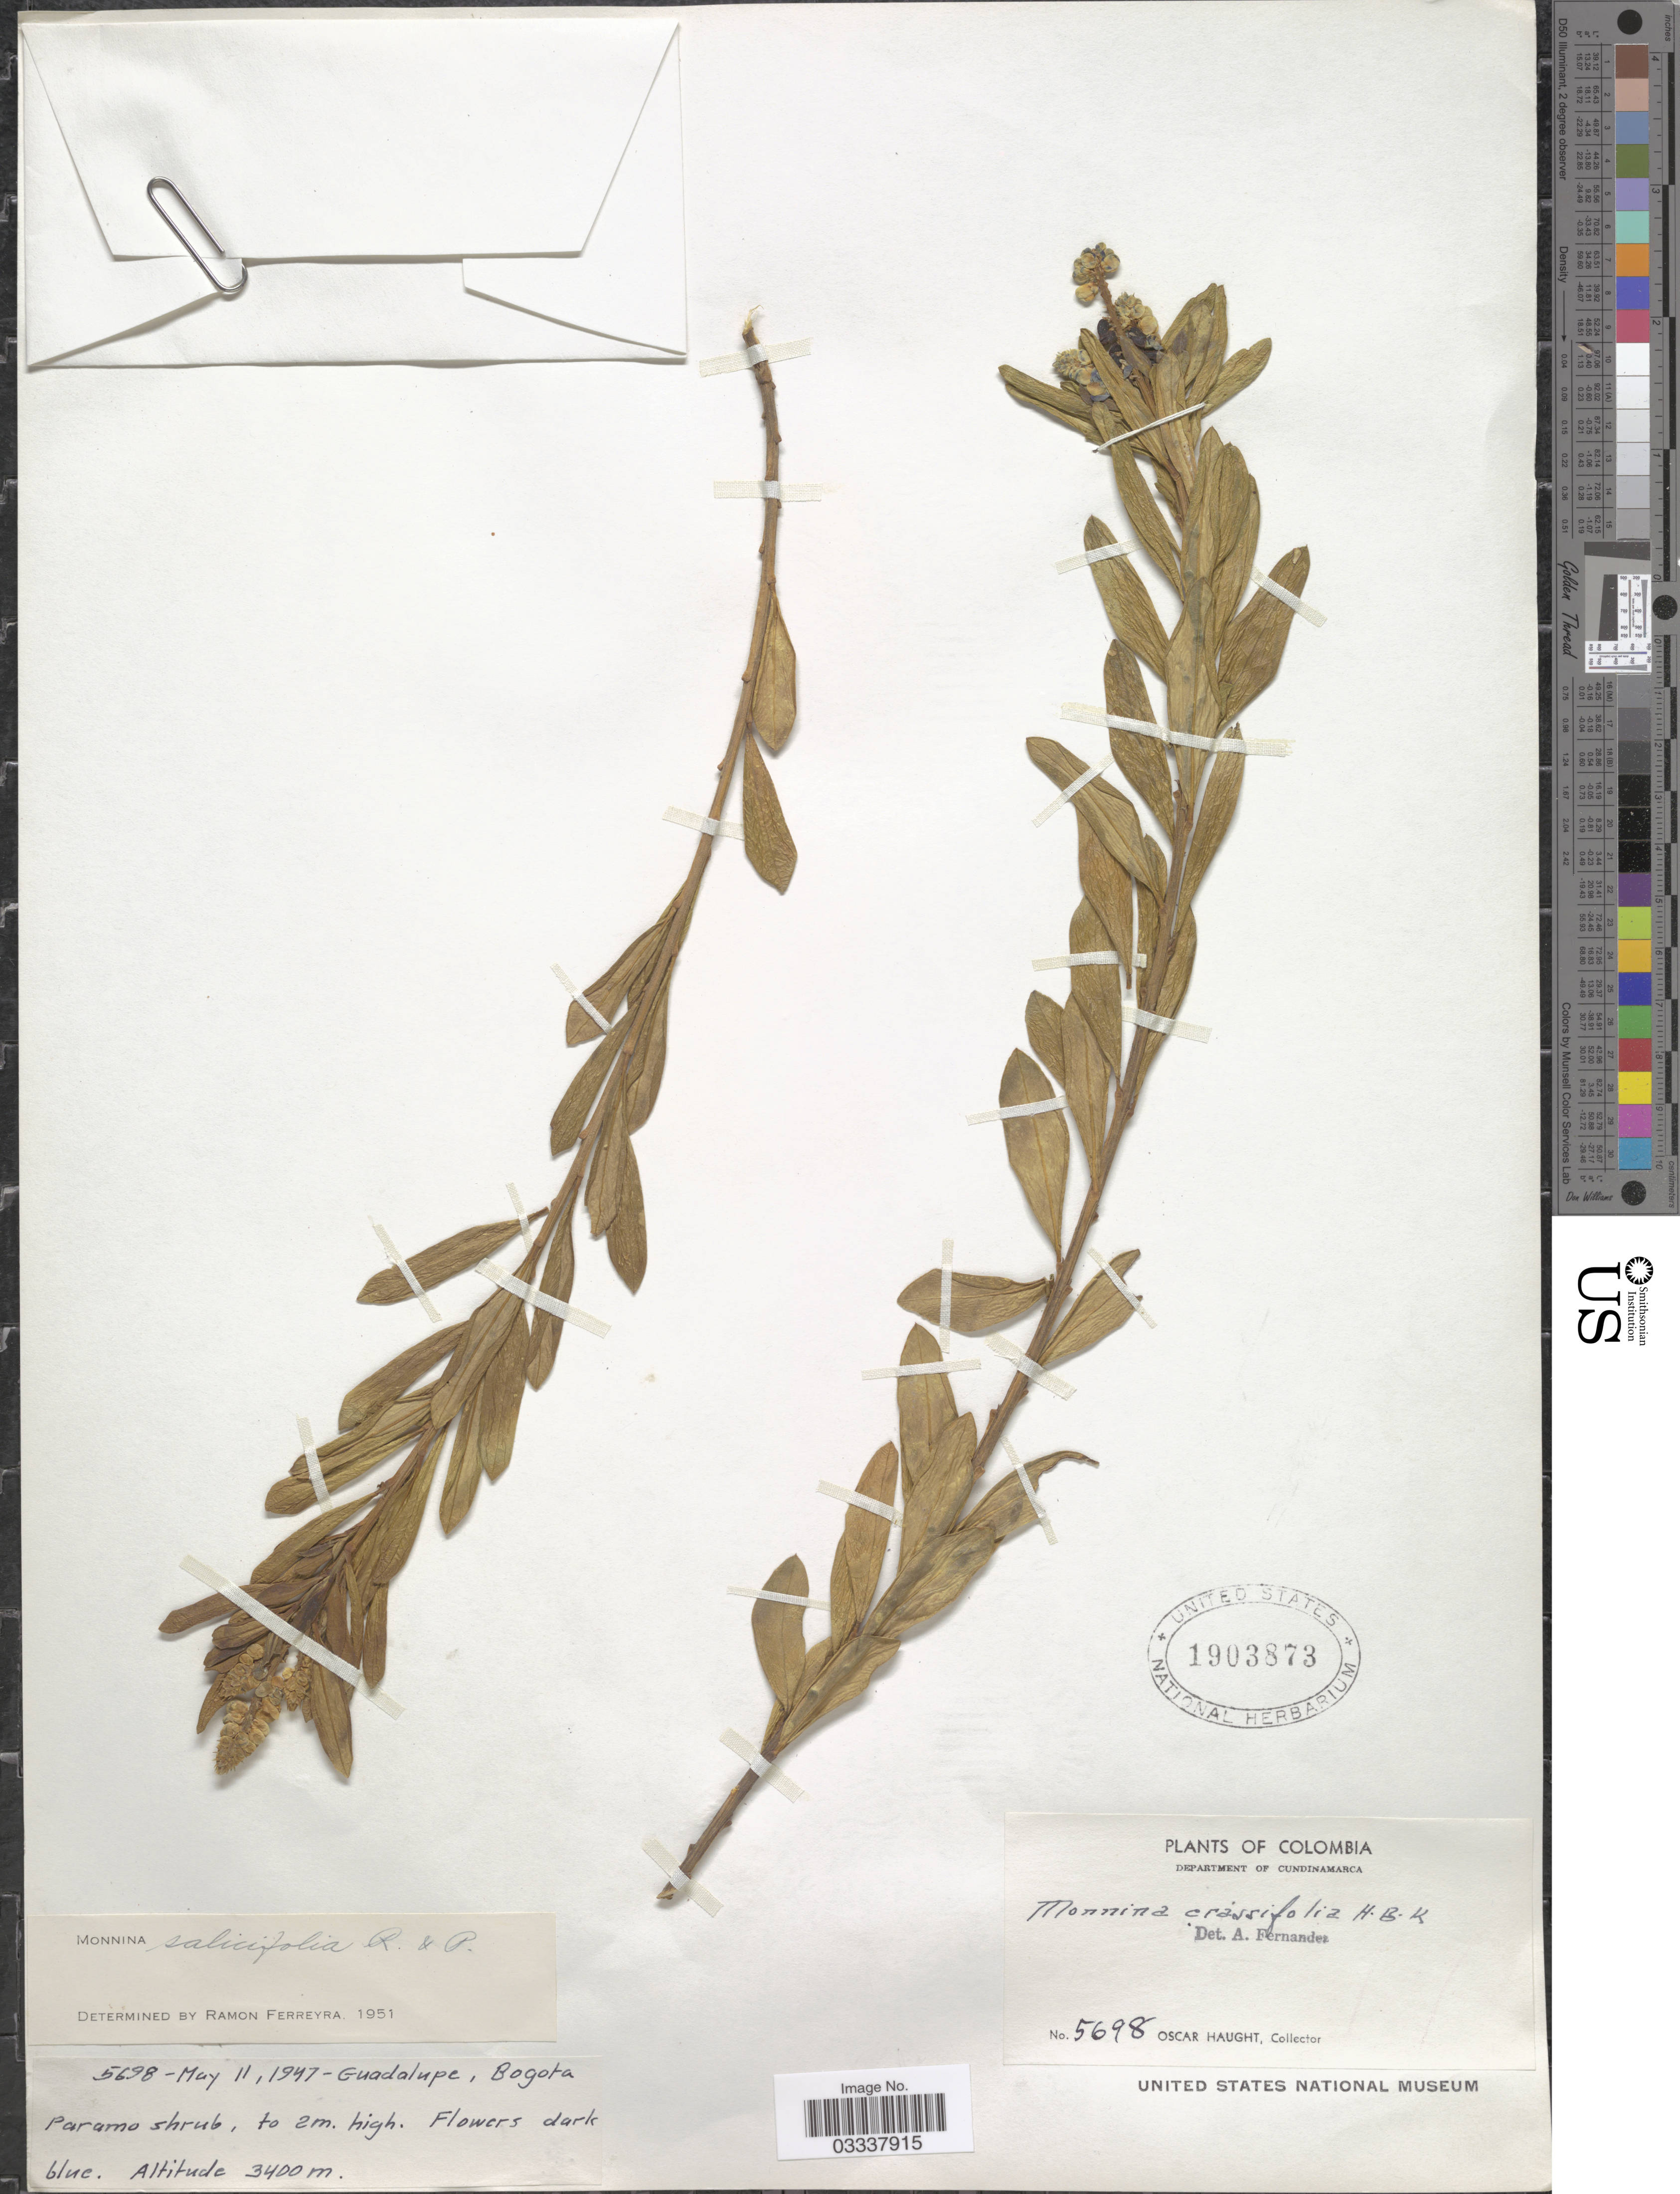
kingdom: Plantae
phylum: Tracheophyta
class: Magnoliopsida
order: Fabales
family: Polygalaceae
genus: Monnina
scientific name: Monnina salicifolia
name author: Ruiz & Pav.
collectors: O. L. Haught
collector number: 5698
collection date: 1947-05-11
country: Colombia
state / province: Cundinamarca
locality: Department of Cundinamarca. Guadalupe, Bogota.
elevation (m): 3400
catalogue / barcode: US 1903873